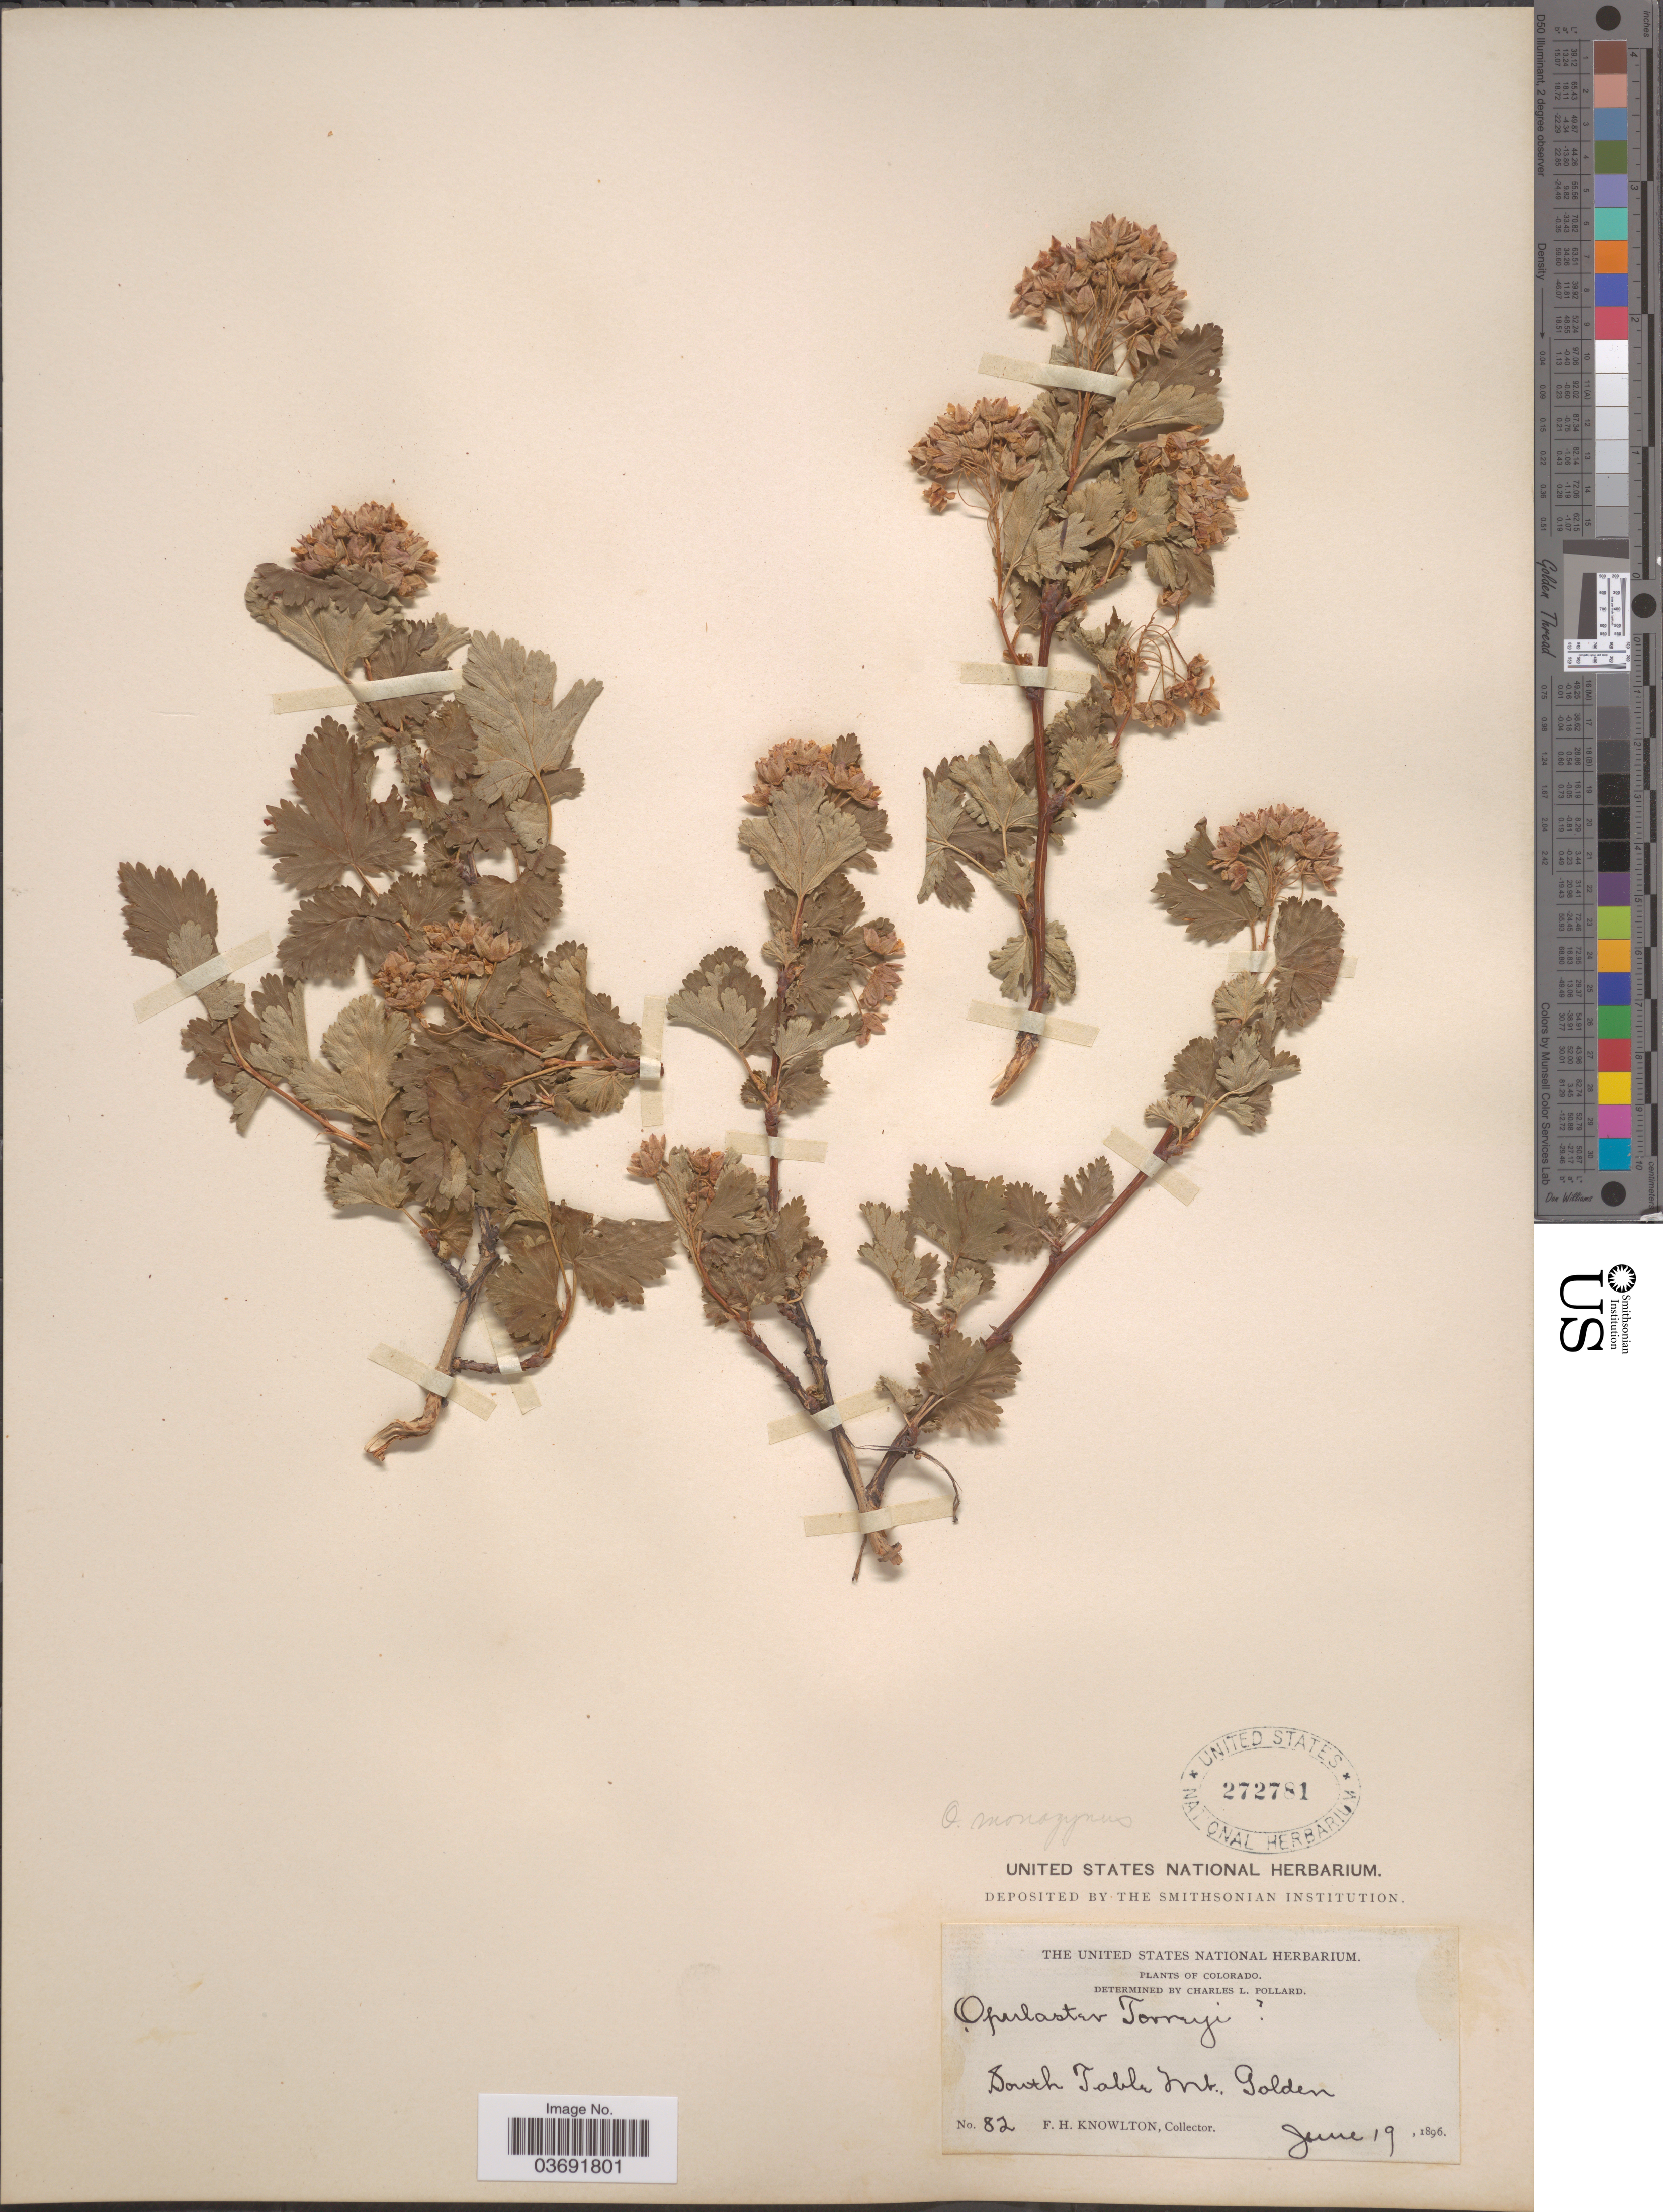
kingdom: Plantae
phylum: Tracheophyta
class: Magnoliopsida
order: Rosales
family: Rosaceae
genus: Physocarpus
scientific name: Physocarpus monogynus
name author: (Torr.) J.M. Coult.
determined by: Strong, Mark T., (BOT), Smithsonian Institution - National Museum of Natural History (UNITED STATES)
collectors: F. H. Knowlton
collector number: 82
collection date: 1896-06-19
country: United States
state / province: Colorado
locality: South Table Mt., Golden.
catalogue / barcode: US 272781